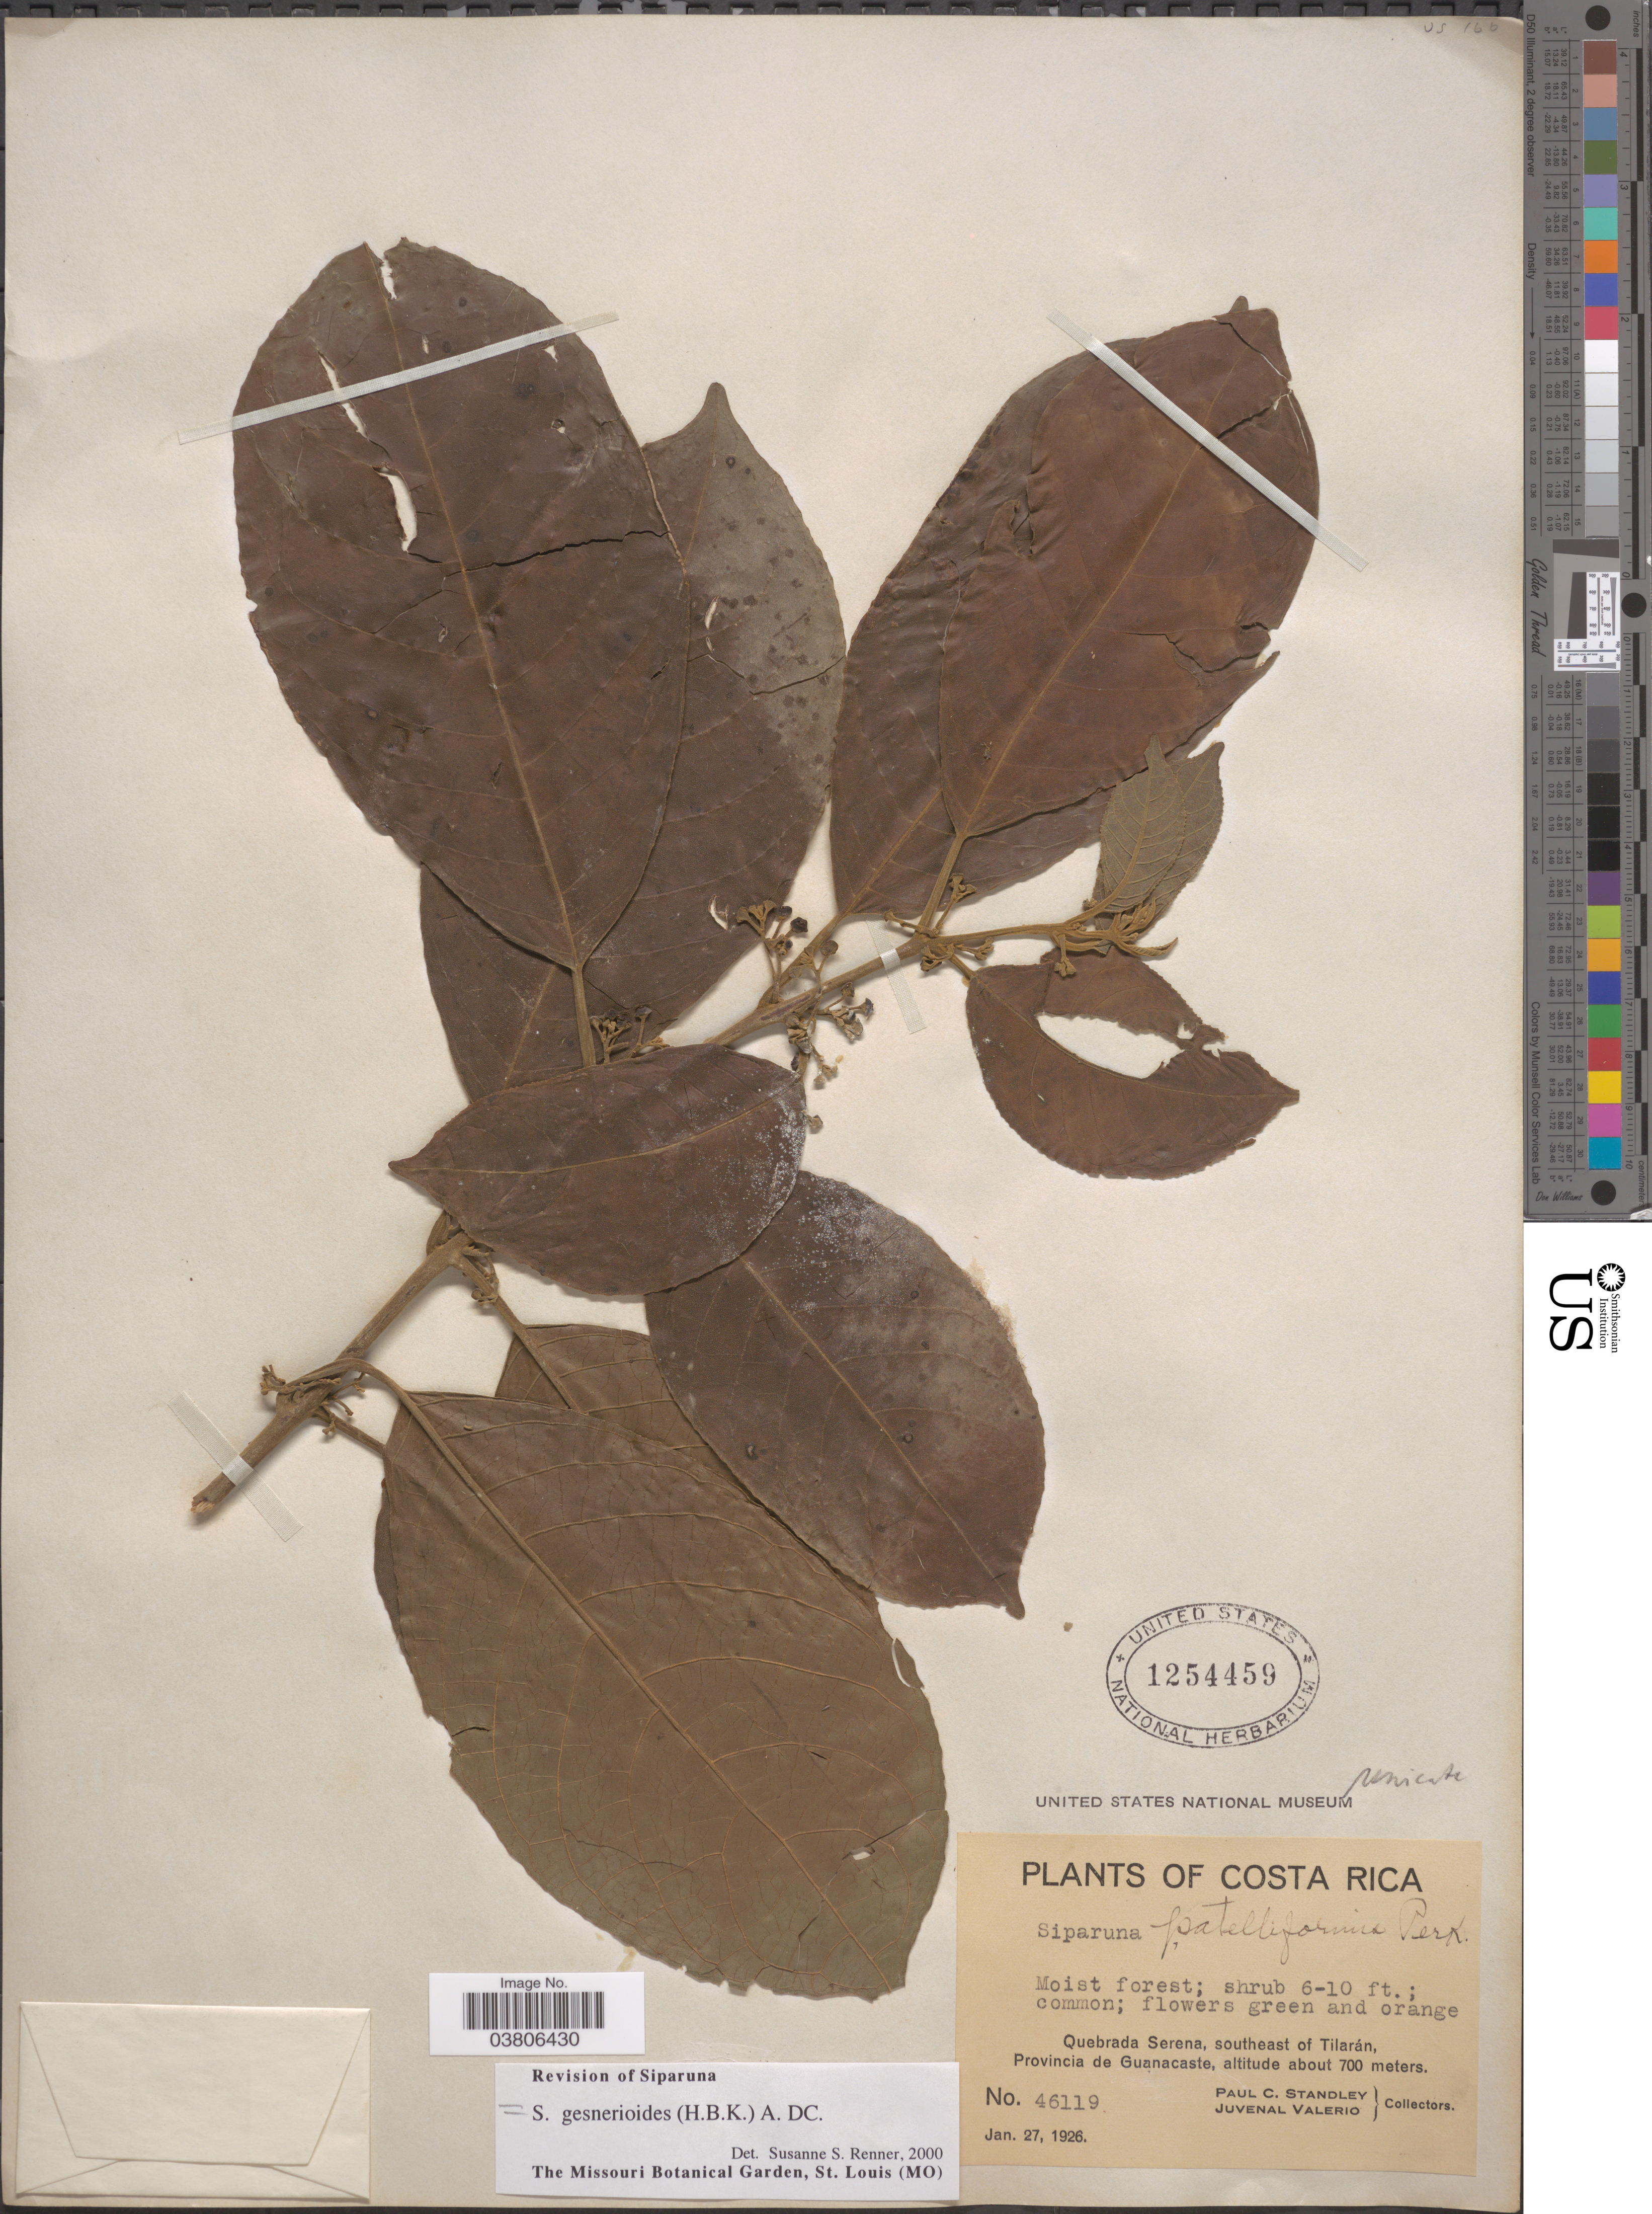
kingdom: Plantae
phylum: Tracheophyta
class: Magnoliopsida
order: Laurales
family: Siparunaceae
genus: Siparuna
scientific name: Siparuna gesnerioides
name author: (Kunth) A. DC.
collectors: P. C. Standley & J. Valerio R.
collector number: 46119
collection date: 1926-01-27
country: Costa Rica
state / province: Guanacaste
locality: Quebrada Serena, southeast of Tilarán.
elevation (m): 700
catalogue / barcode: US 1254459